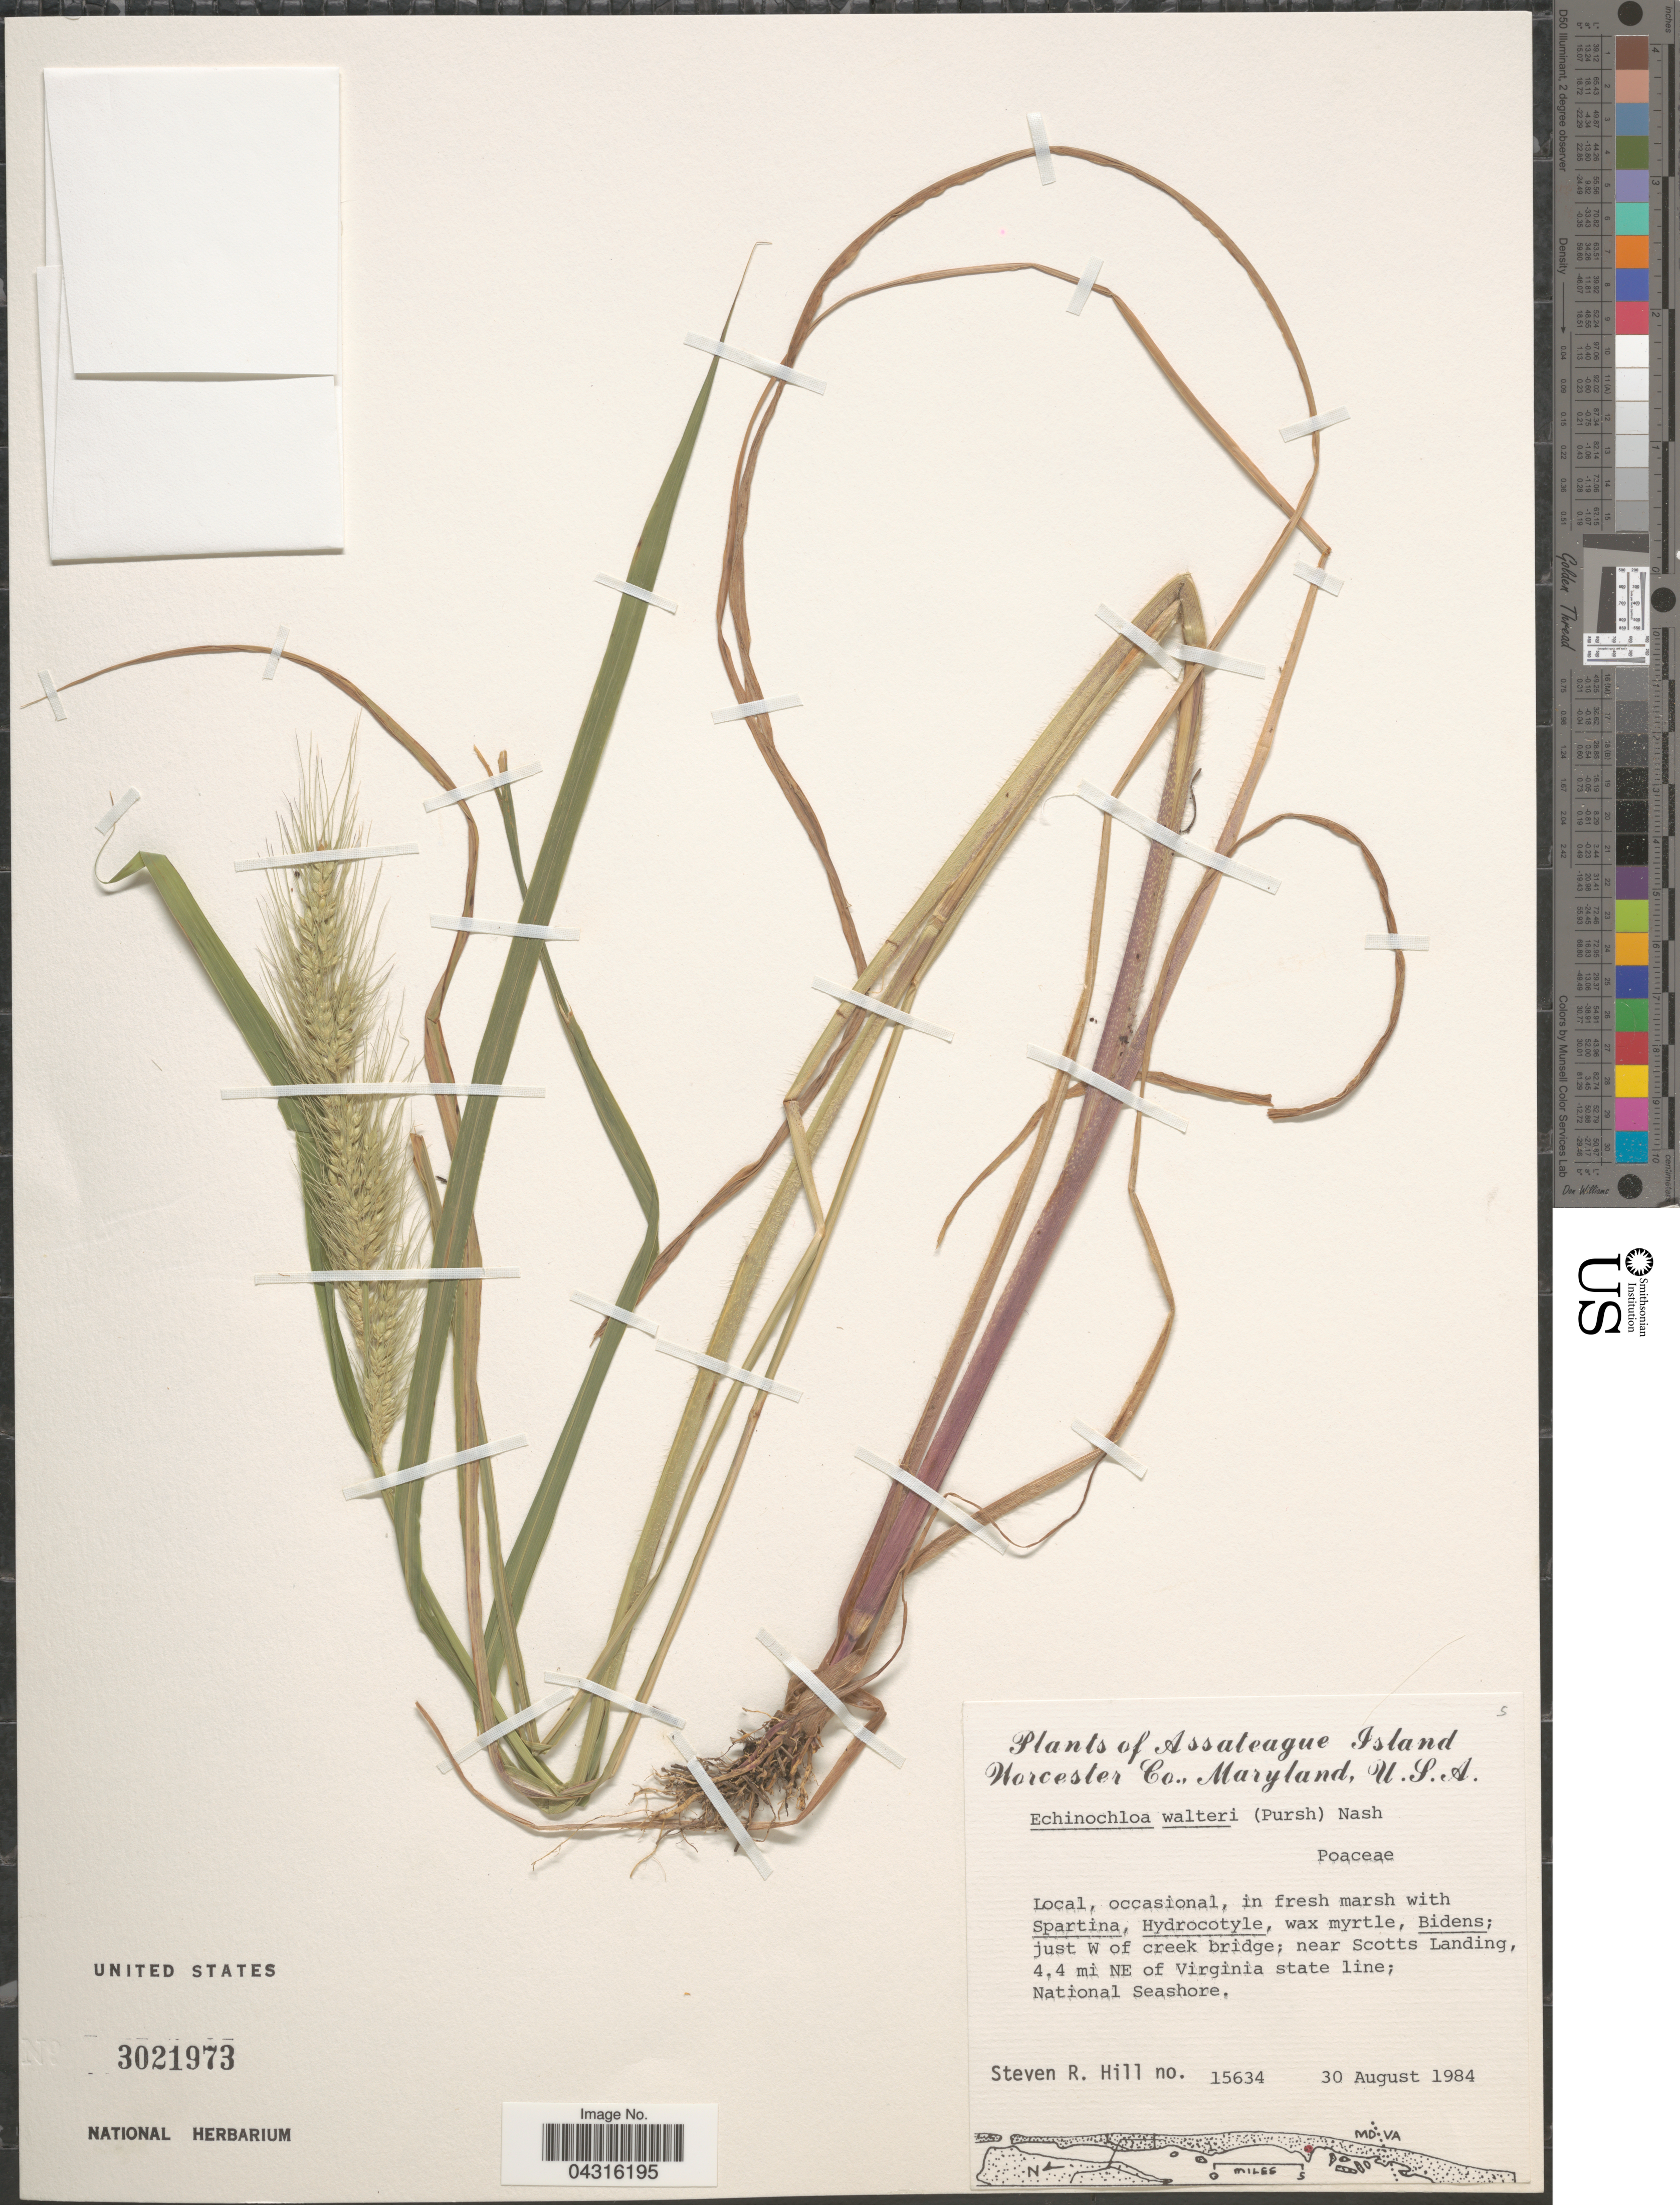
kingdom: Plantae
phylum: Tracheophyta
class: Liliopsida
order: Poales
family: Poaceae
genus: Echinochloa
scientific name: Echinochloa walteri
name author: (Pursh) A. Heller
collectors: S. R. Hill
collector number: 15634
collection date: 1984-08-30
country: United States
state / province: Mississippi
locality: Assateague Island. Worcester Co. Local, occasional, in fresh marsh; just W of creek bridge; near Scotts Landing, 4.4 mi NE of Virginia state line; National Seashore.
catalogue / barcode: US 3021973